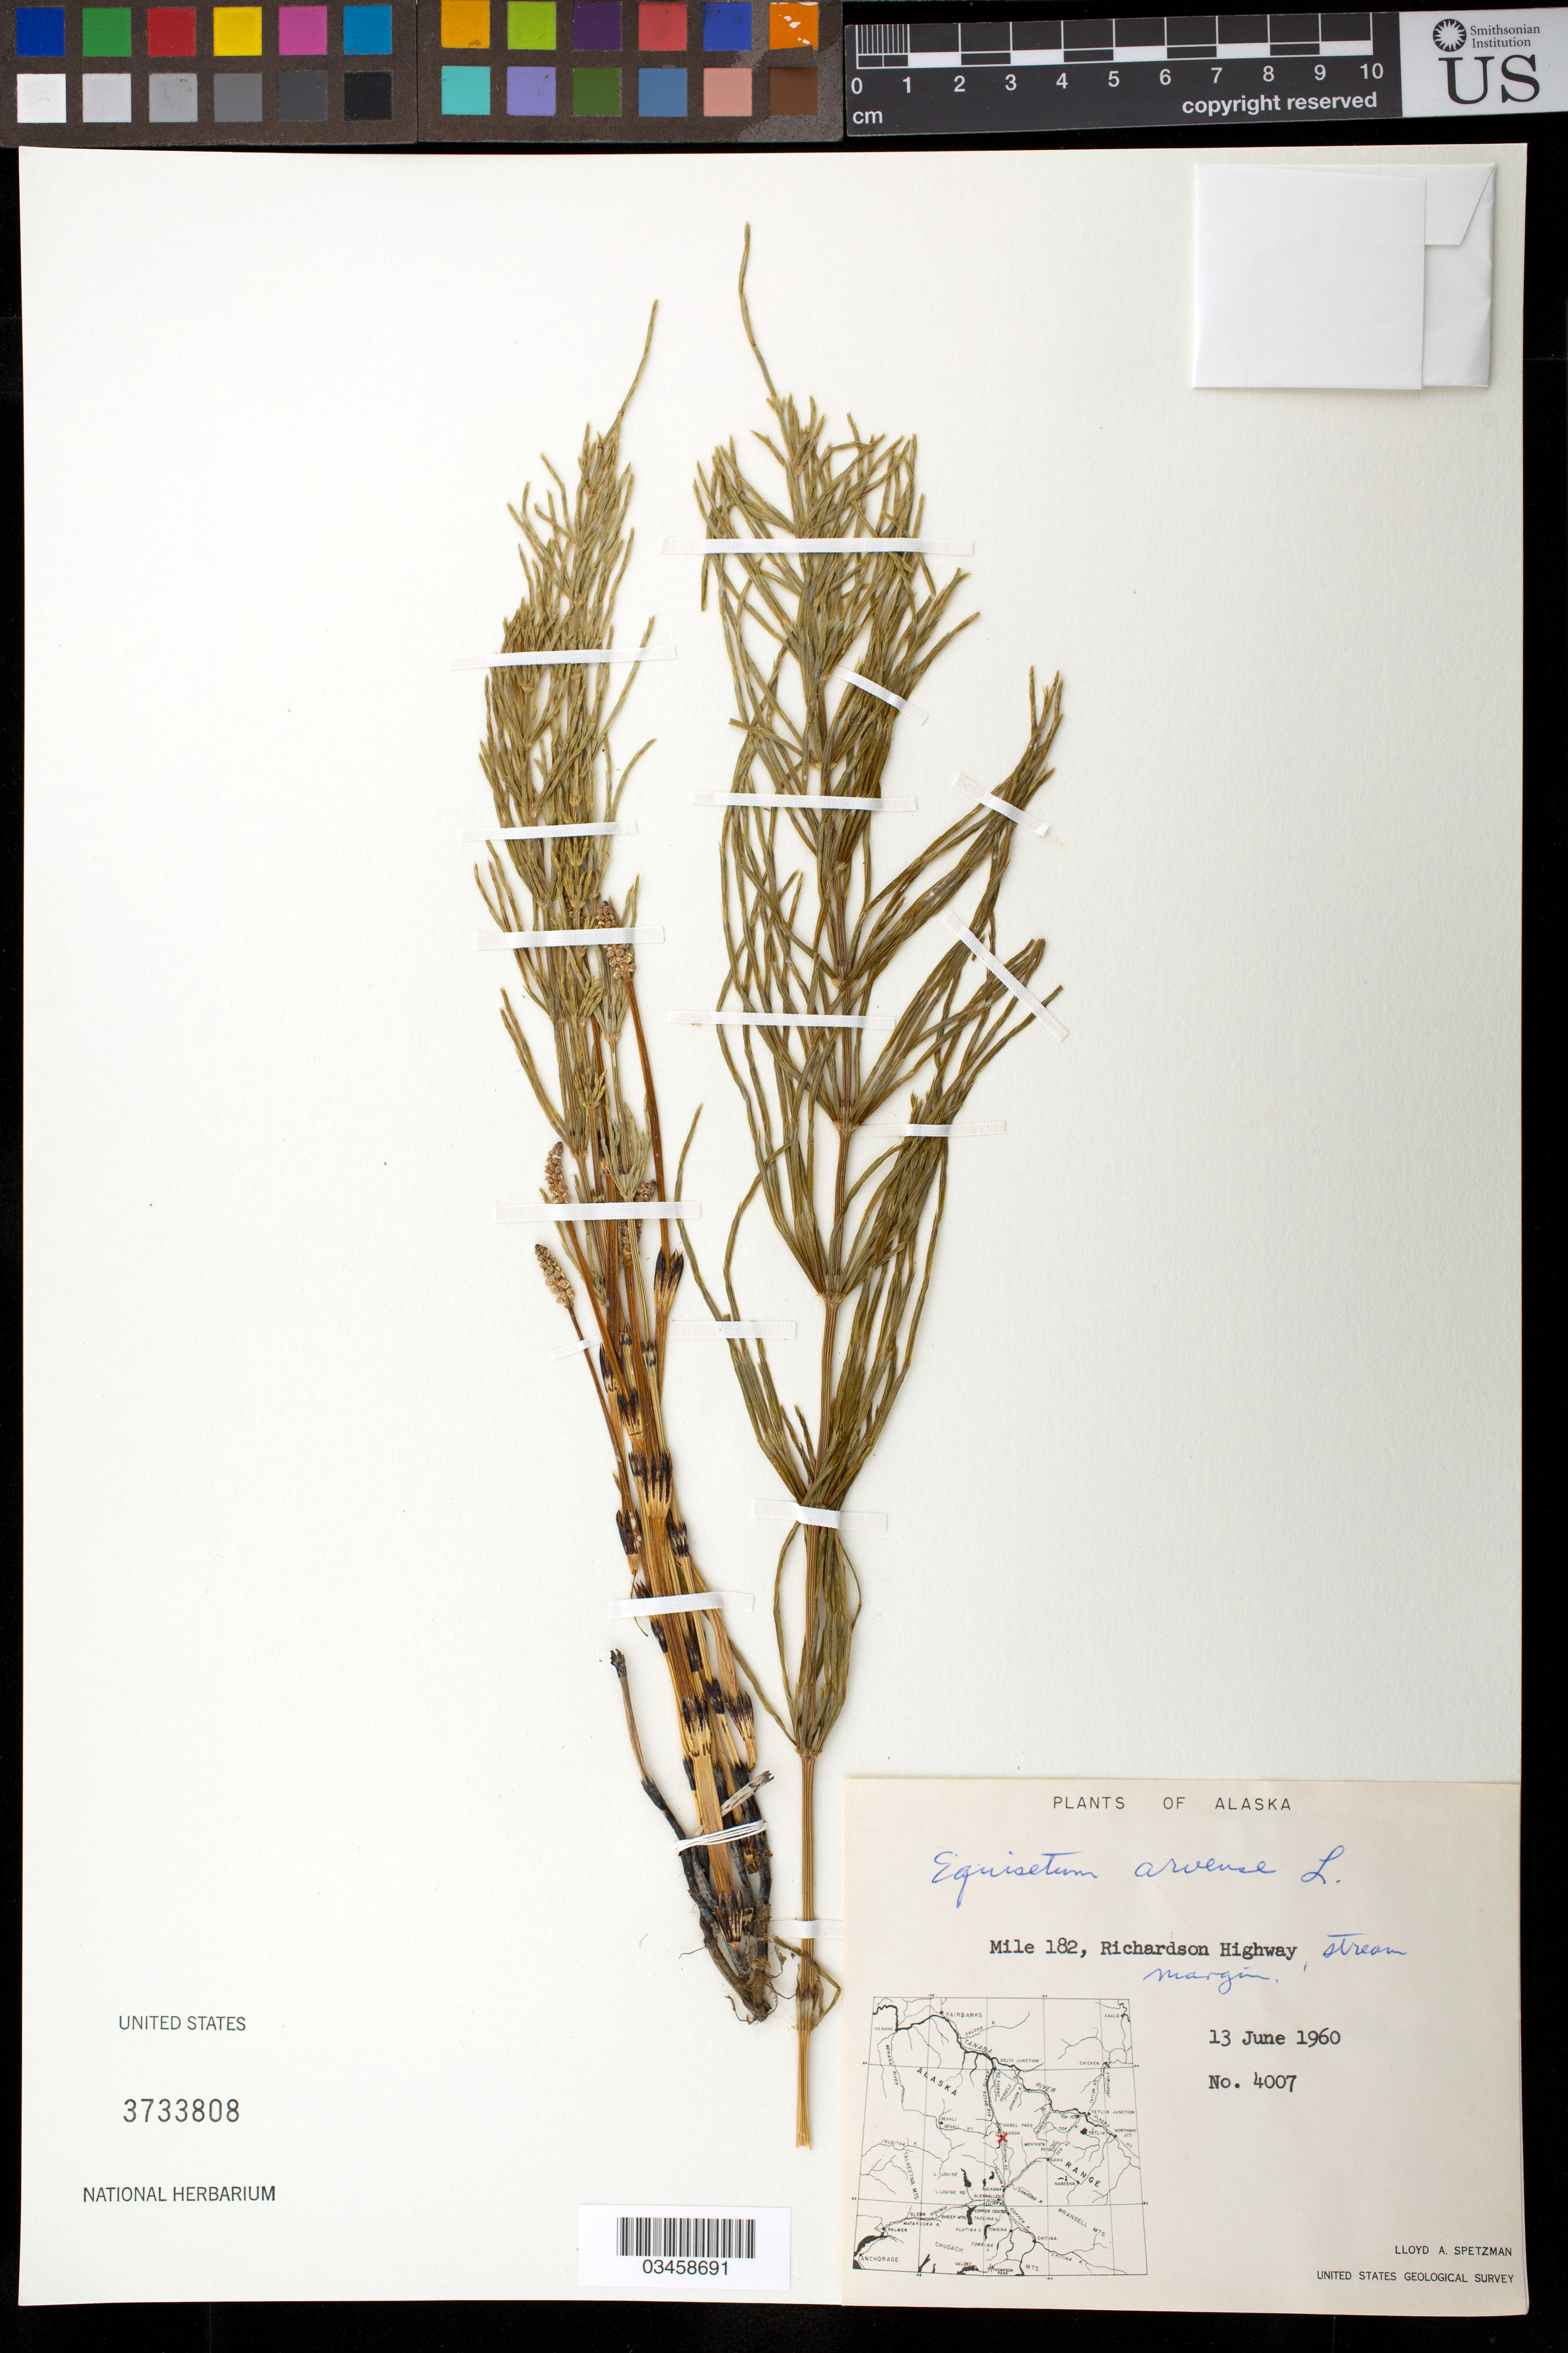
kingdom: Plantae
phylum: Tracheophyta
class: Polypodiopsida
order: Equisetales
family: Equisetaceae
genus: Equisetum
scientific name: Equisetum arvense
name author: L.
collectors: L. Spetzman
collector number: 4007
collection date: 1960-06-13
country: United States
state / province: Alaska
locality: Mile 182, Richardson Highway.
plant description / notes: OR # 231032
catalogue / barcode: US 3733808